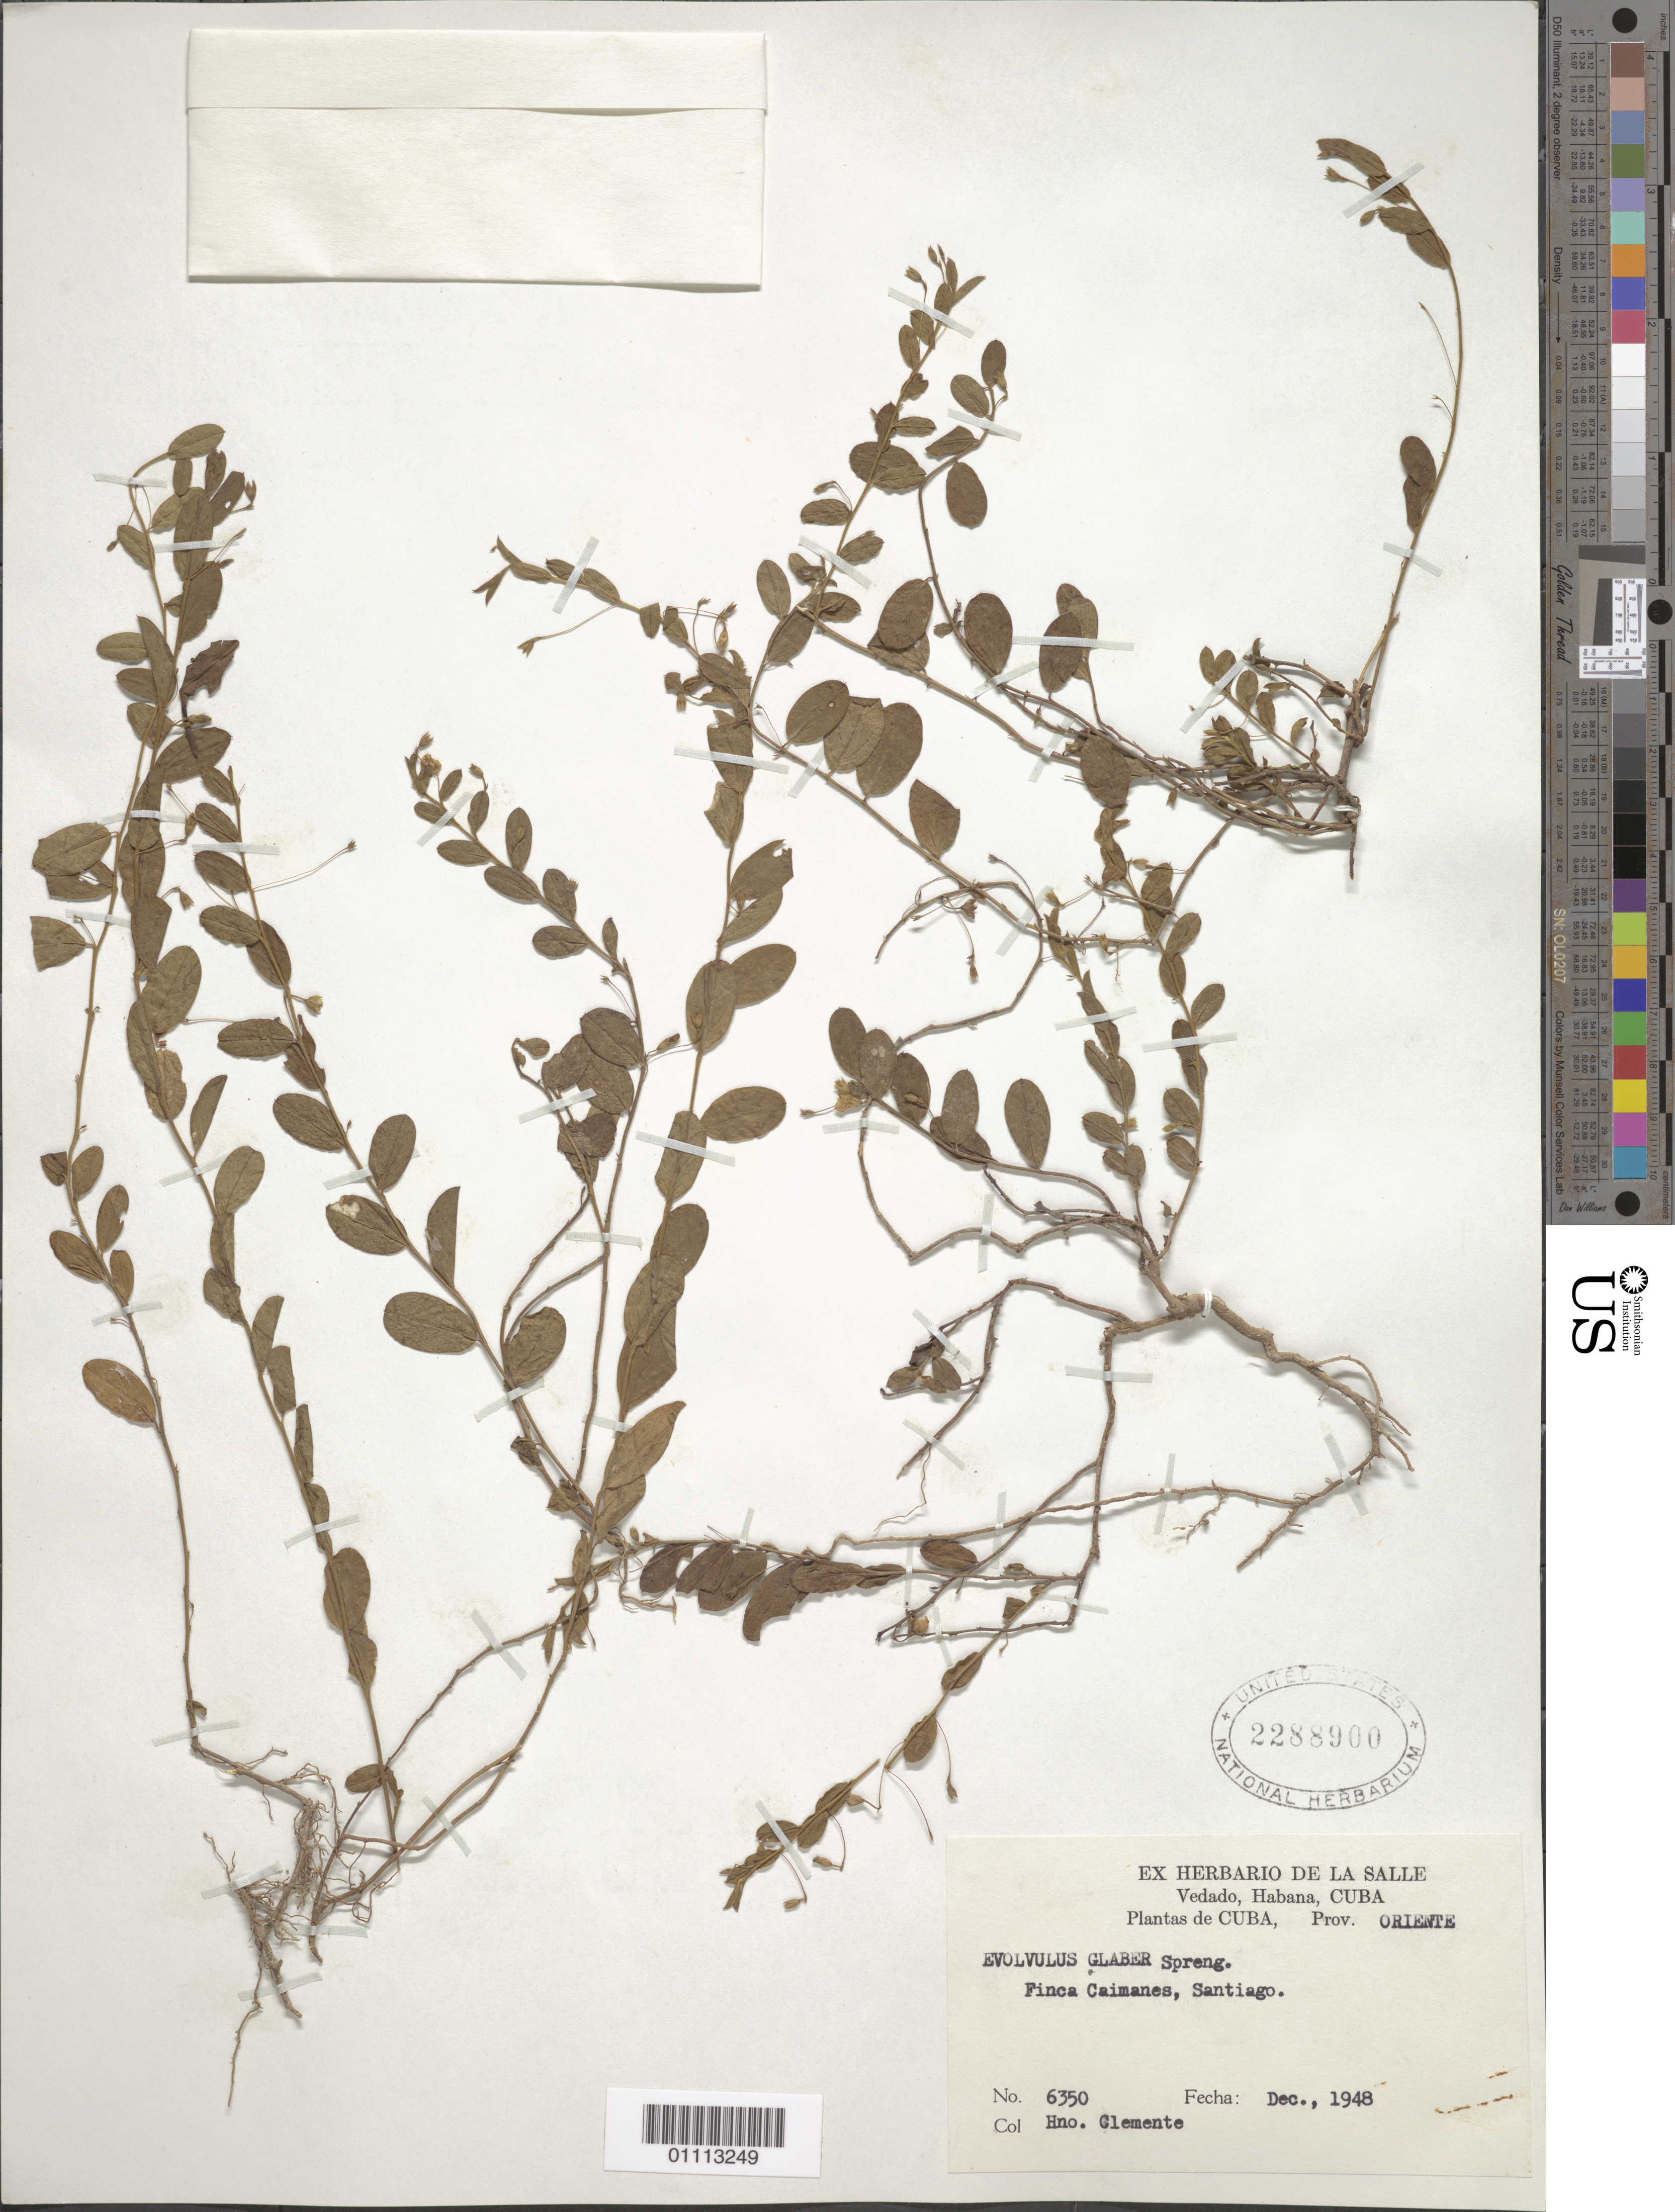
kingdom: Plantae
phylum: Tracheophyta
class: Magnoliopsida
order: Solanales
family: Convolvulaceae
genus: Evolvulus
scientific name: Evolvulus convolvuloides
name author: (Willd. ex Schult.) Stearn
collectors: Bro. Clemente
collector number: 6350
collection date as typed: Dec 1948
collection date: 1948-12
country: Cuba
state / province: Santiago de Cuba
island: Cuba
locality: Finca Caimanes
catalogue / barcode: US 2288900